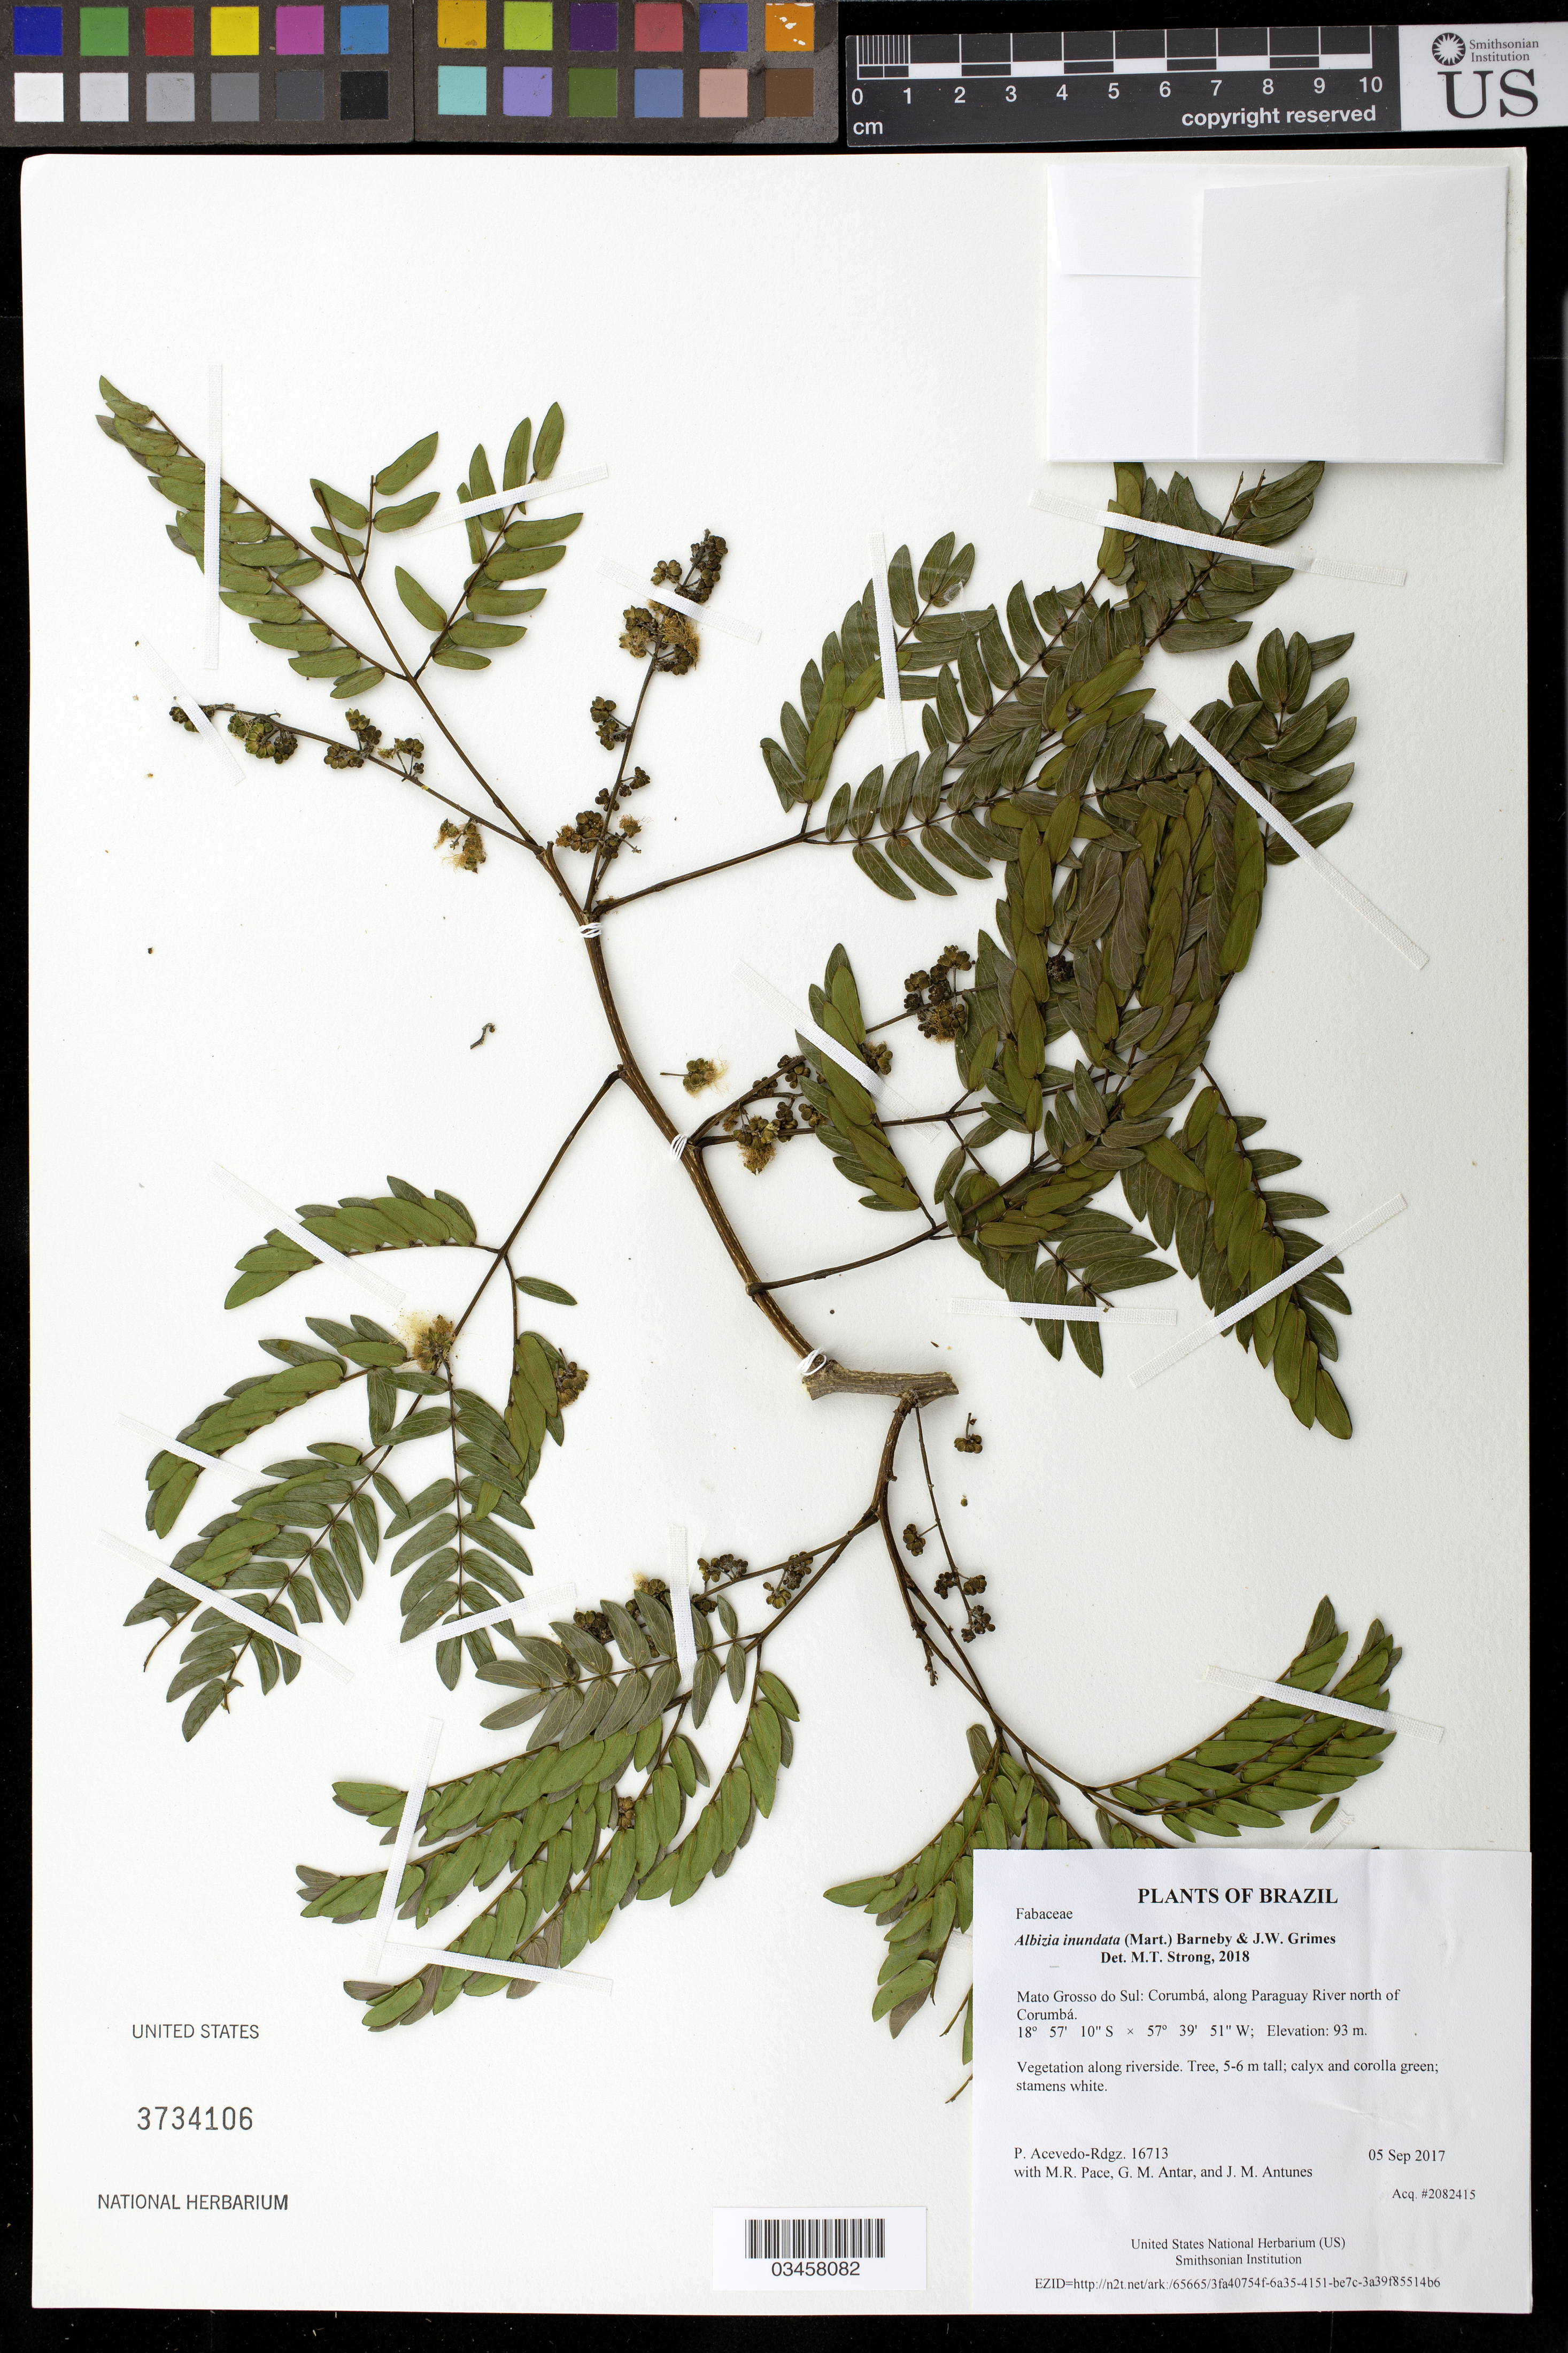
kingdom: Plantae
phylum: Tracheophyta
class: Magnoliopsida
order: Fabales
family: Fabaceae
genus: Pseudalbizzia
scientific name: Pseudalbizzia inundata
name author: (Mart.) Koenen & Duno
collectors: P. Acevedo-Rodr., M. R. Pace, G. M. Antar & J. M. Antunes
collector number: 16713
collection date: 2017-09-05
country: Brazil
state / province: Mato Grosso do Sul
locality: Corumbá, along Paraguay River north of Corumbá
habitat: Vegetation along riverside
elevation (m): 93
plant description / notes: US, NY, MO, K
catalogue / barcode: US 3734106